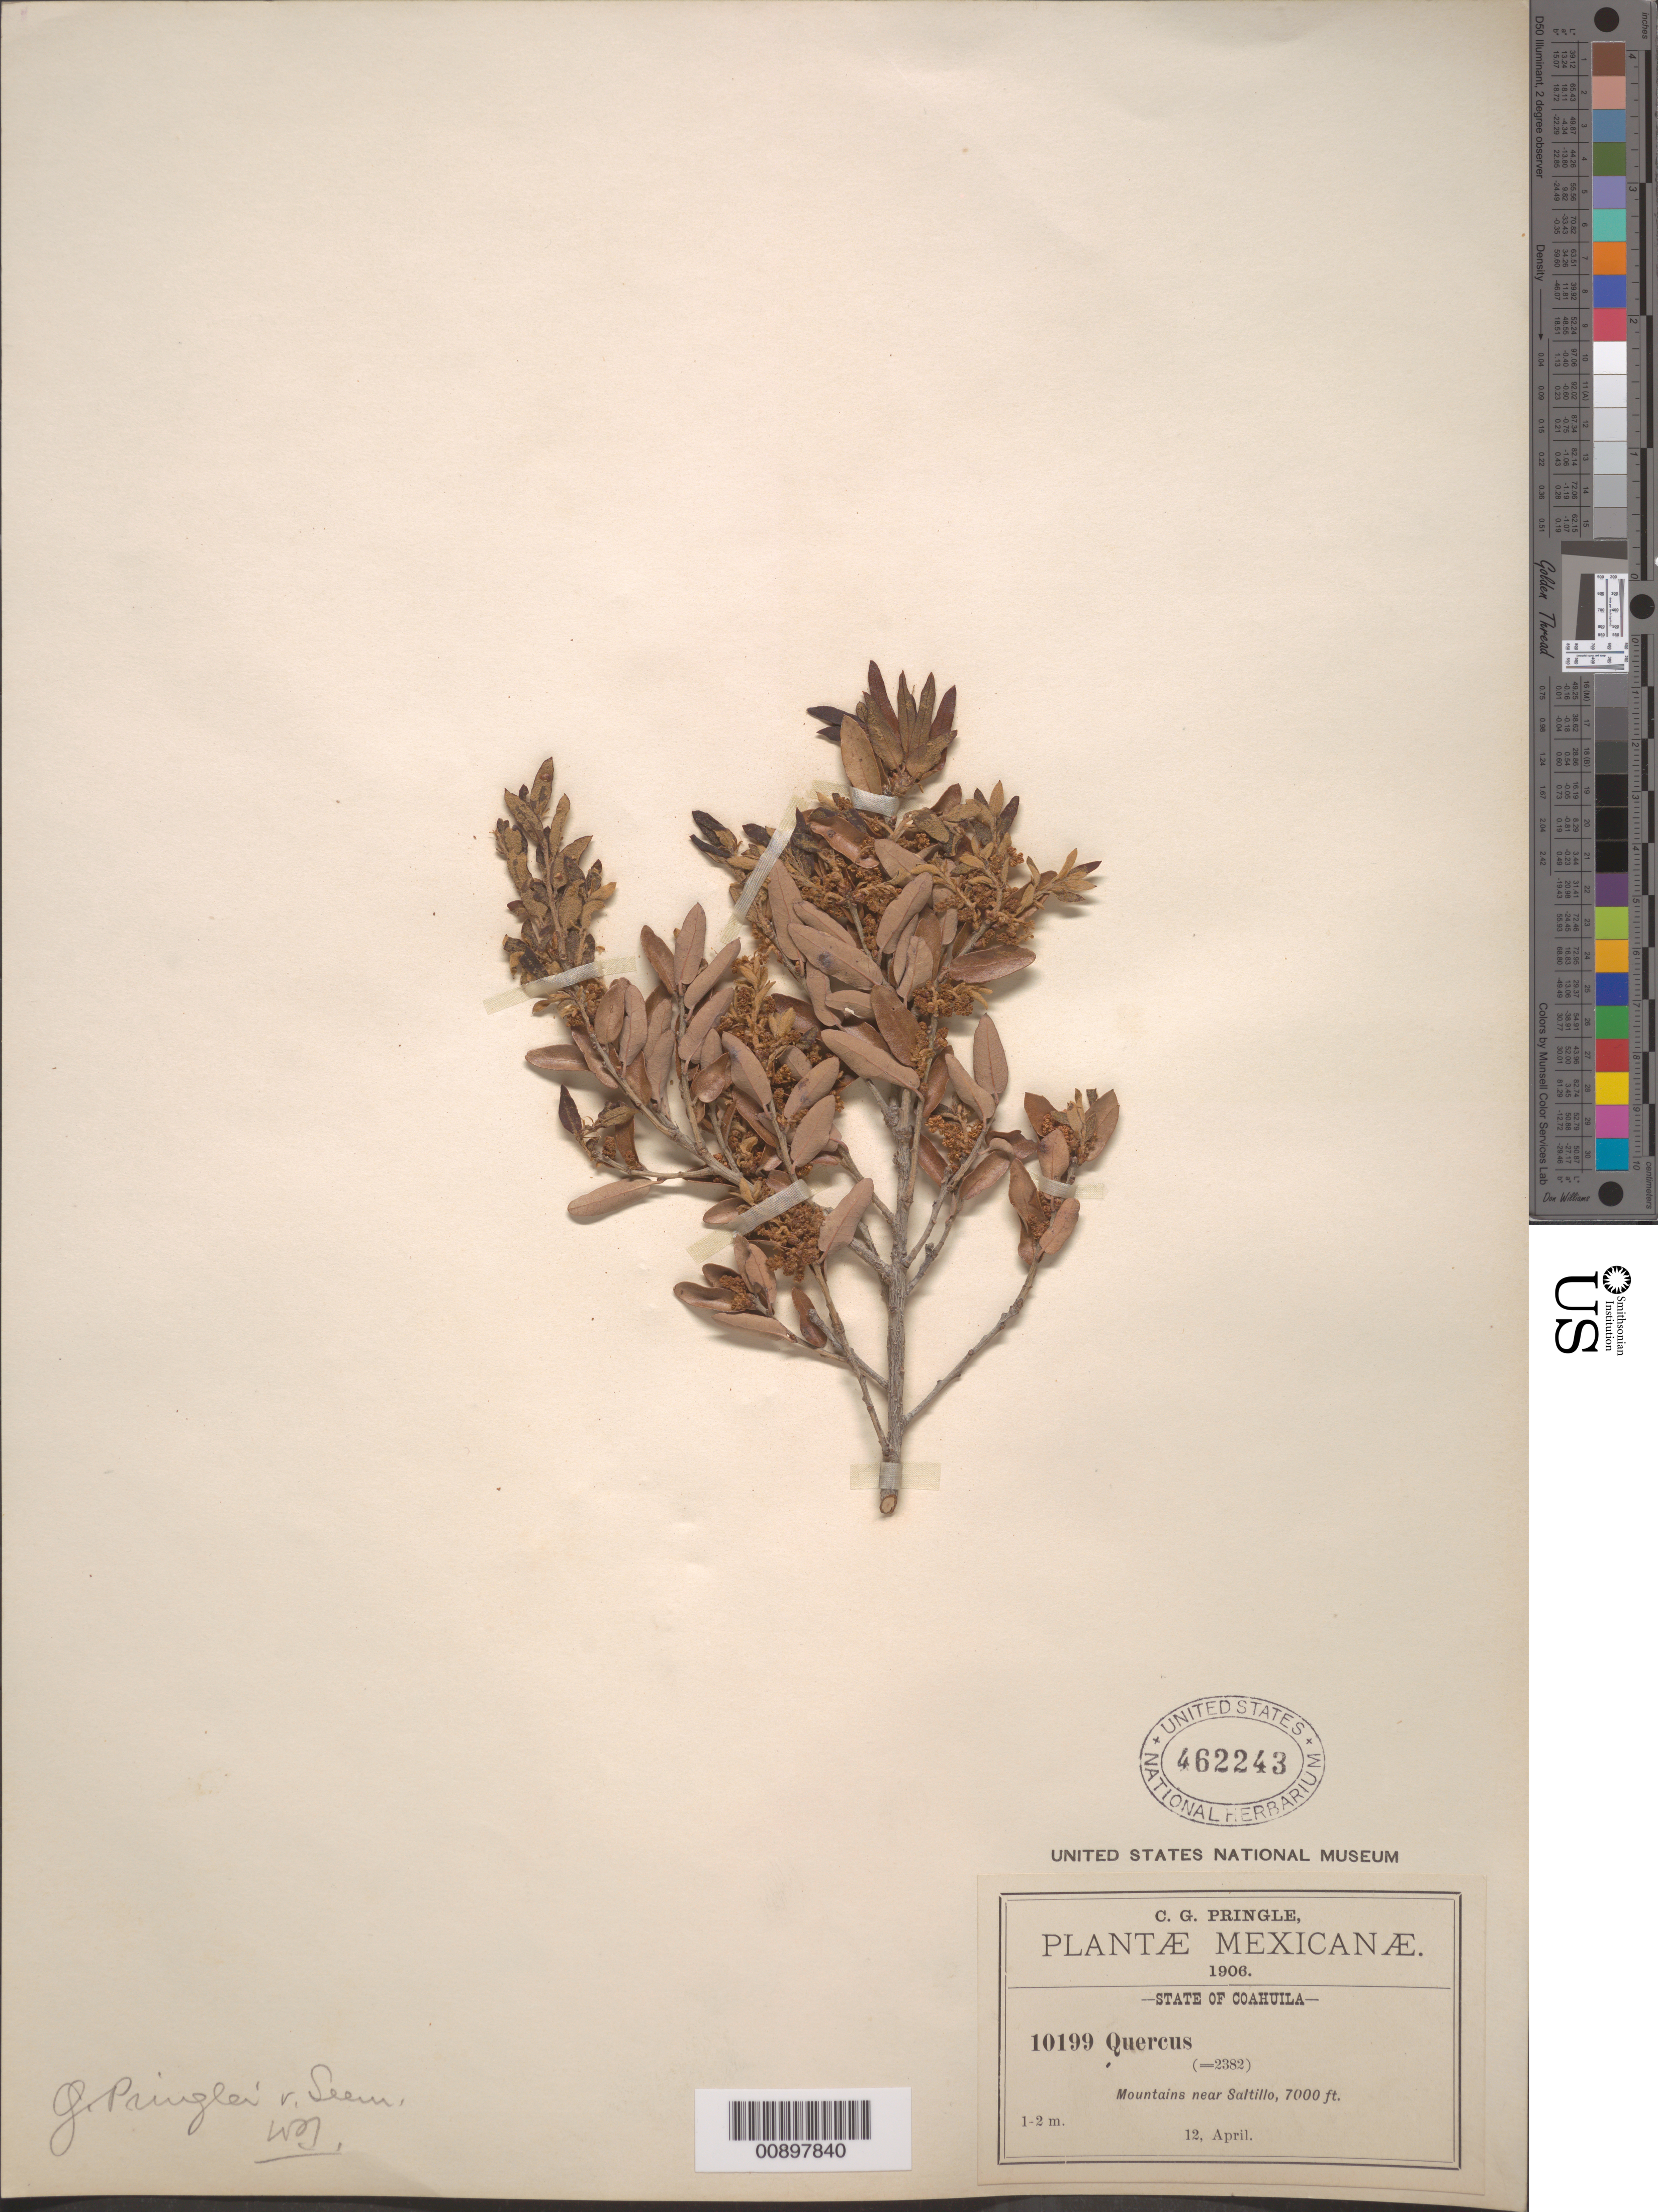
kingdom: Plantae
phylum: Tracheophyta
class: Magnoliopsida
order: Fagales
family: Fagaceae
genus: Quercus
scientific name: Quercus pringlei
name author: Seemen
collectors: C. G. Pringle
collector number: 10199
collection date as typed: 12 Apr 1906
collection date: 1906-04-12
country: Mexico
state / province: Coahuila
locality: Mountains near Saltillo, Coahuila.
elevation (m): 2134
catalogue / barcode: US 462243